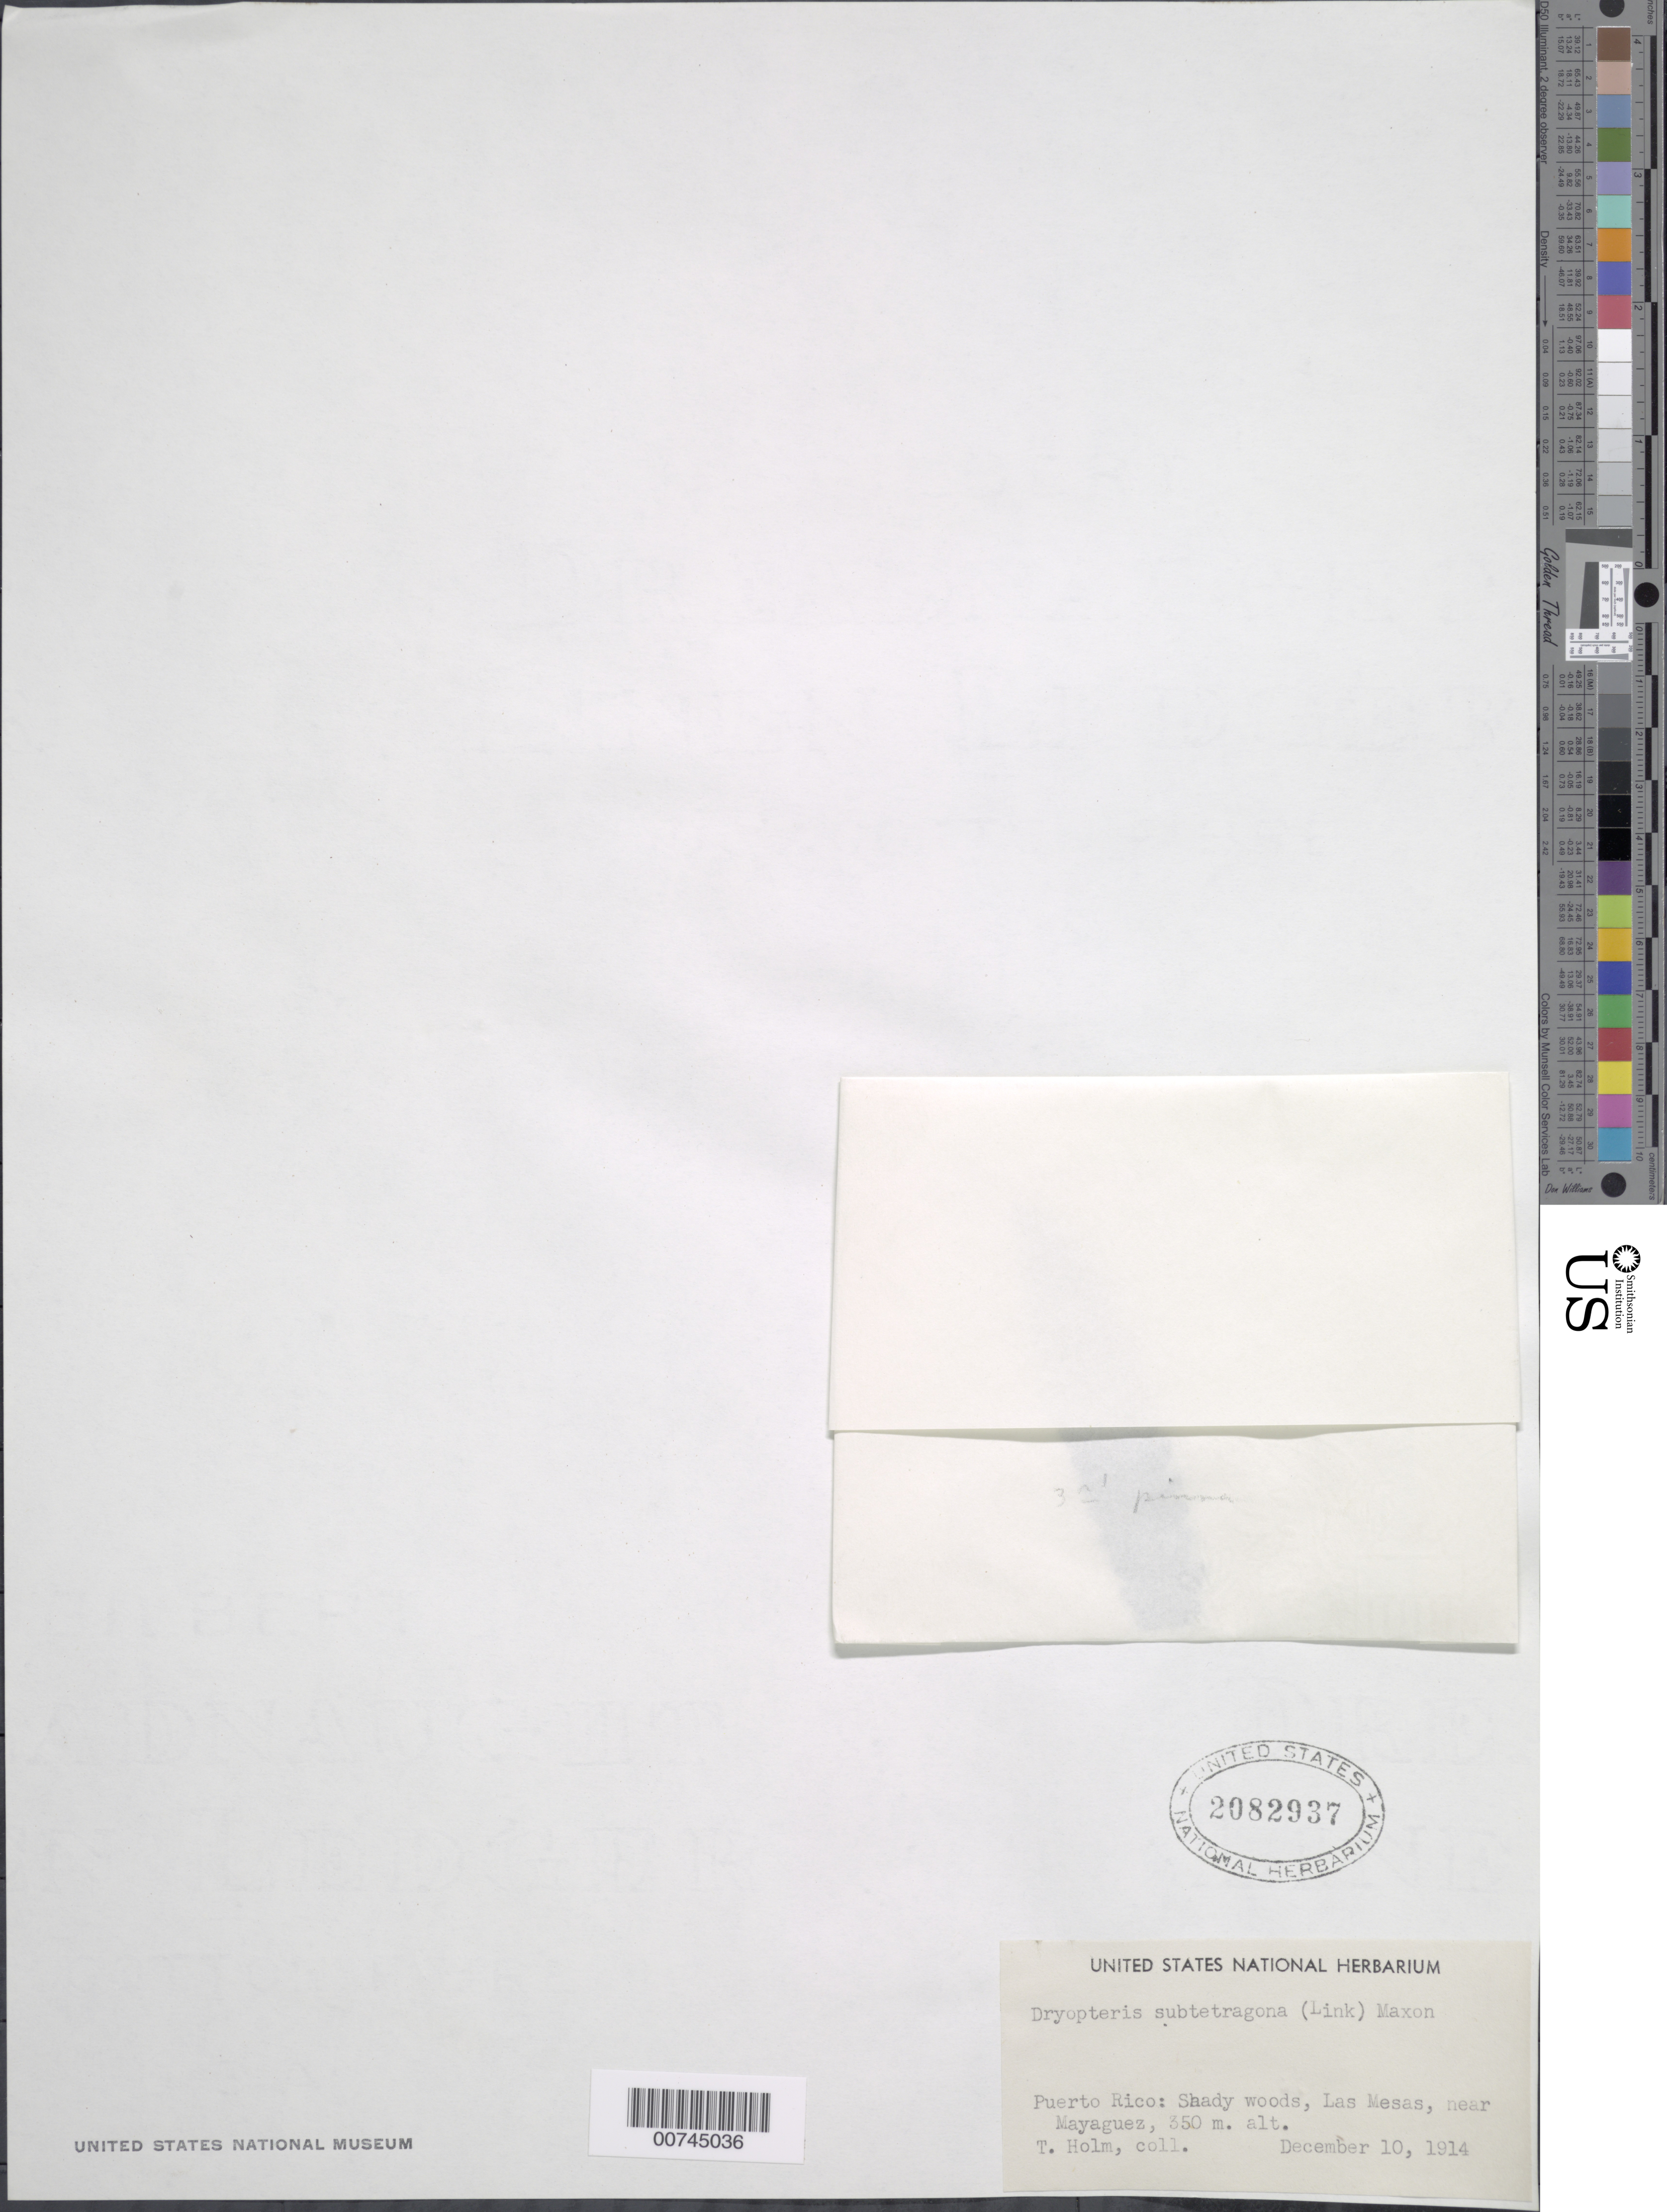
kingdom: Plantae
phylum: Tracheophyta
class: Polypodiopsida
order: Polypodiales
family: Thelypteridaceae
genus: Goniopteris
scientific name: Goniopteris subtetragona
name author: (Link) Vareschi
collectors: H. T. Holm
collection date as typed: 10 Dec 1914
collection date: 1914-12-10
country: Puerto Rico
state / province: Mayagüez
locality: Las Mesas, near Mayaguez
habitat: Shady woods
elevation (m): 350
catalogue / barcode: US 2082937